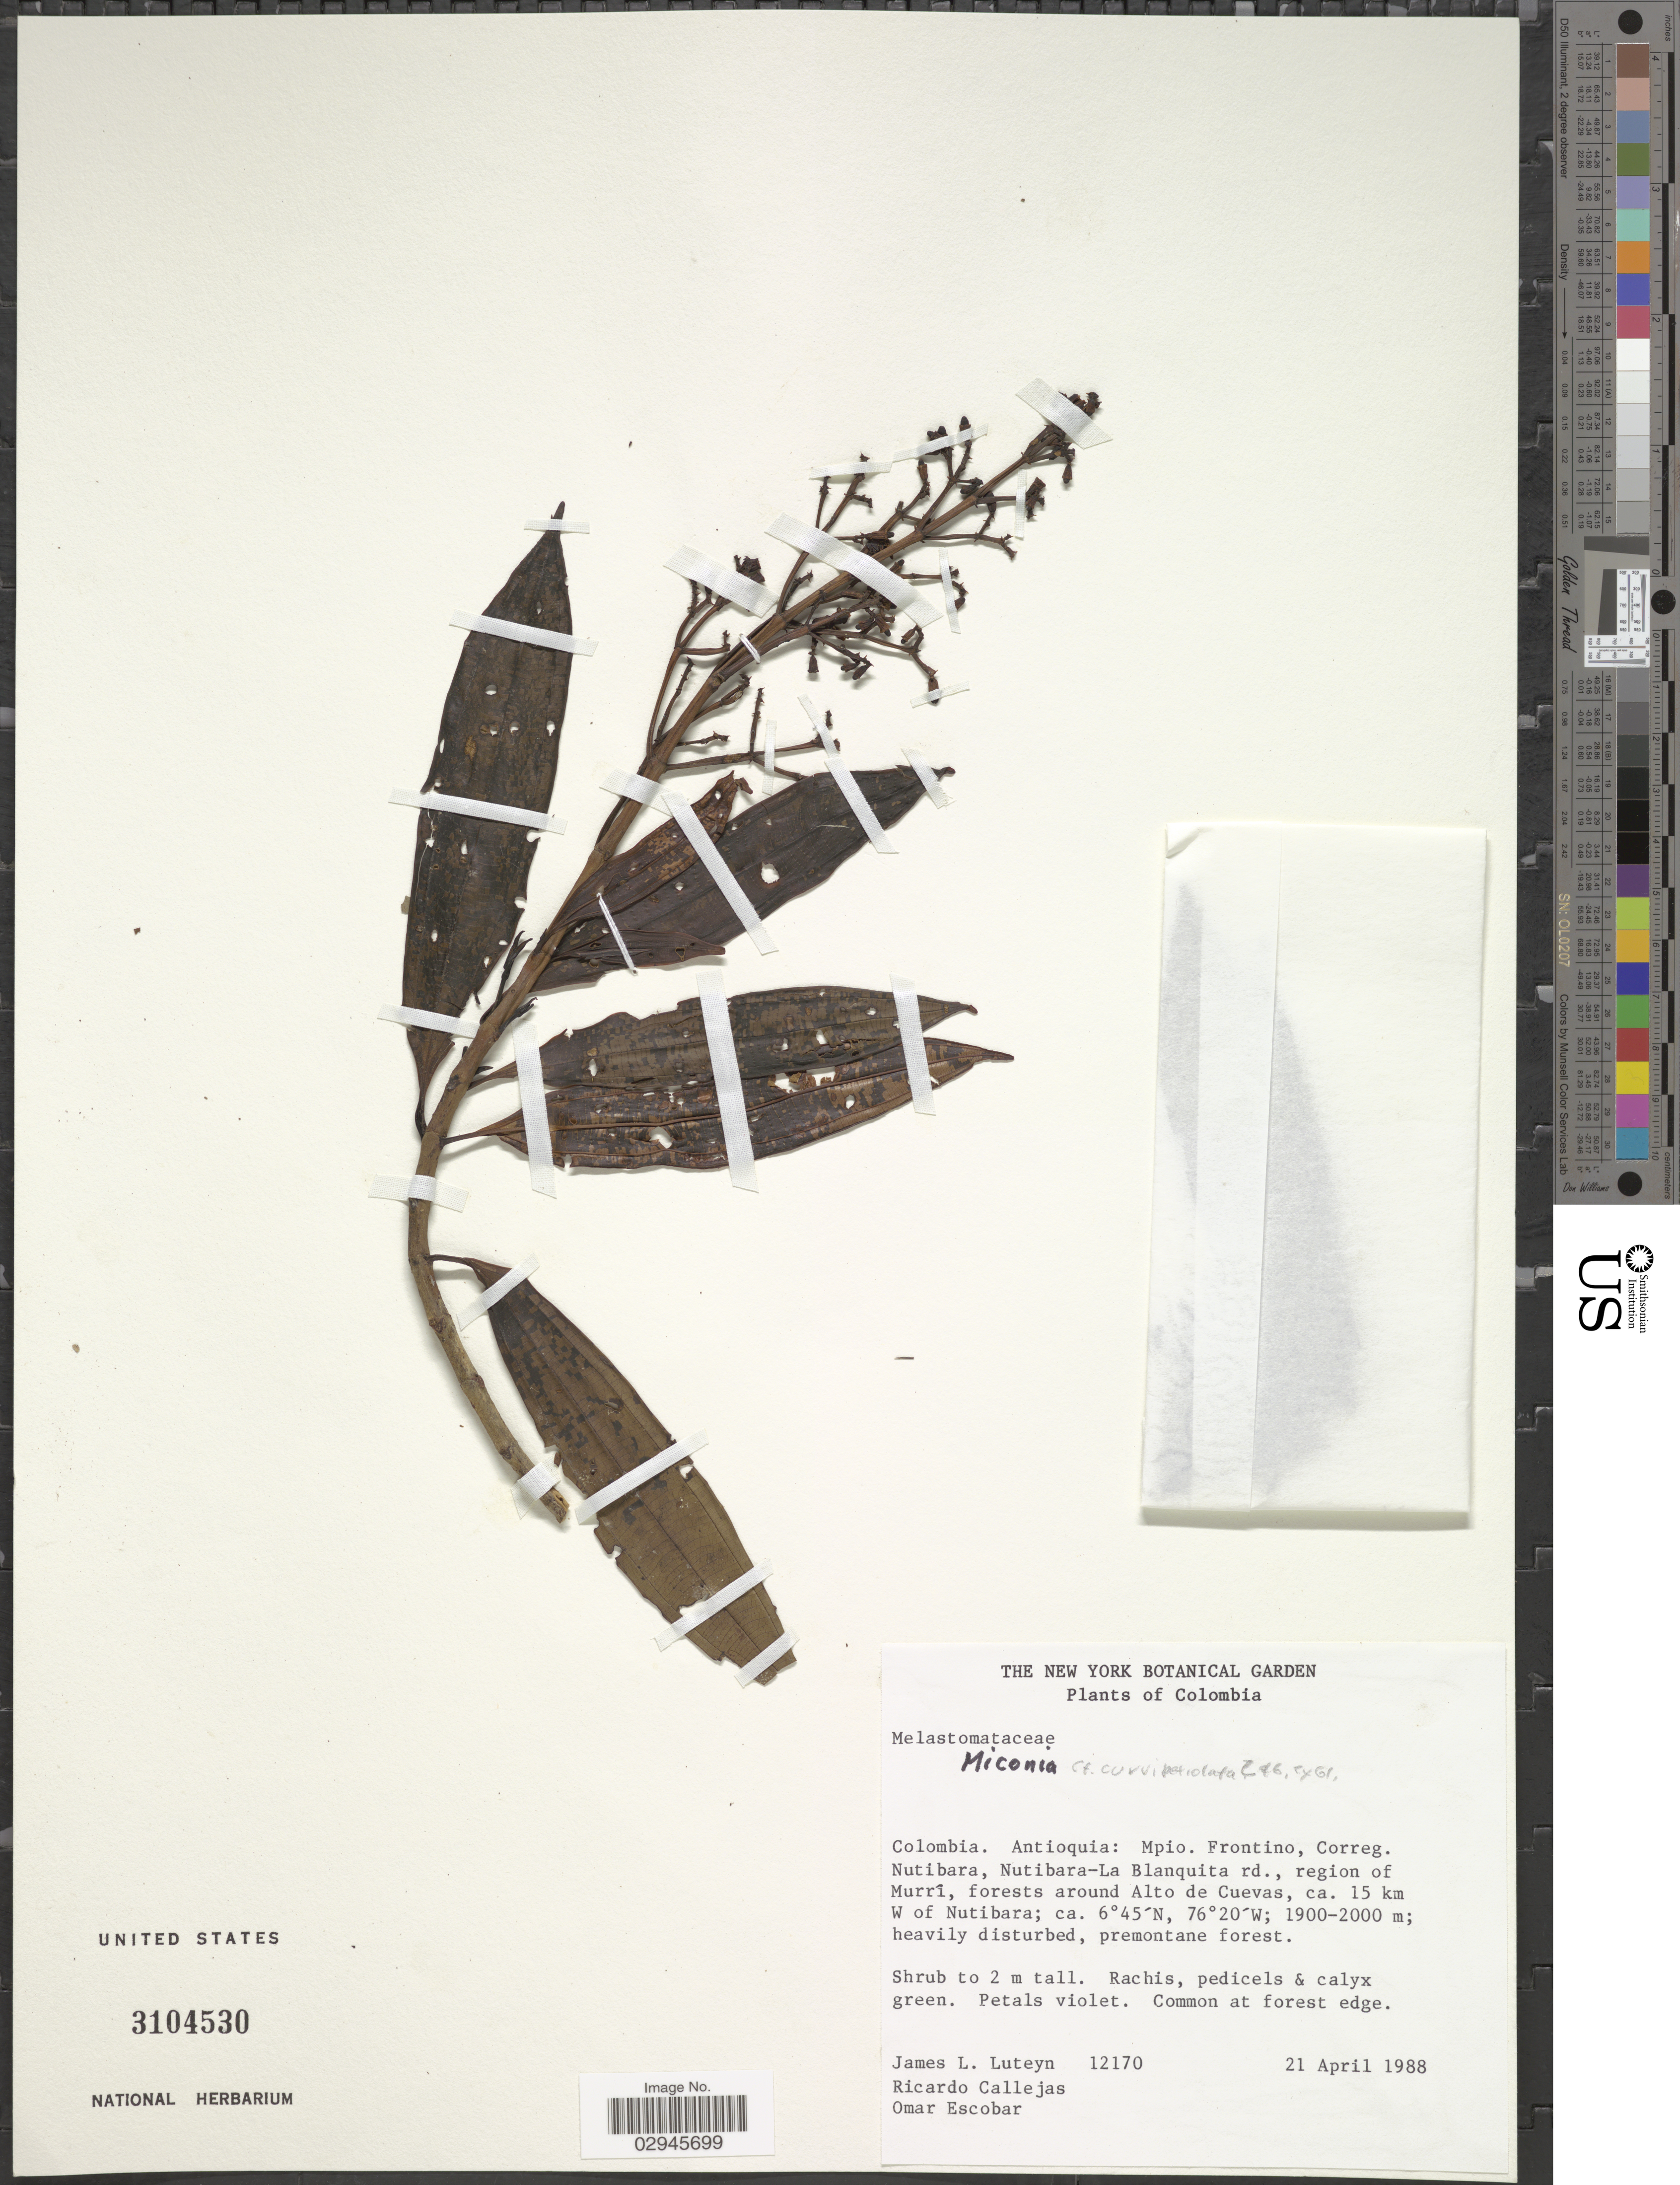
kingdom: Plantae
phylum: Tracheophyta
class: Magnoliopsida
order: Myrtales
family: Melastomataceae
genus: Miconia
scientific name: Miconia sp.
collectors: J. Luteyn, R. Callejas & O. D. Escobar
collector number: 12170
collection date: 1988-04-21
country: Colombia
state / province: Antioquia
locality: Mpio. Frontino, Correg. Nutibara, Nutibara-La Blanquita rd., region of Murrí, forests around Alto de Cuevas, ca. 15 km W of Nutibara.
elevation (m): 1900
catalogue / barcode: US 3104530